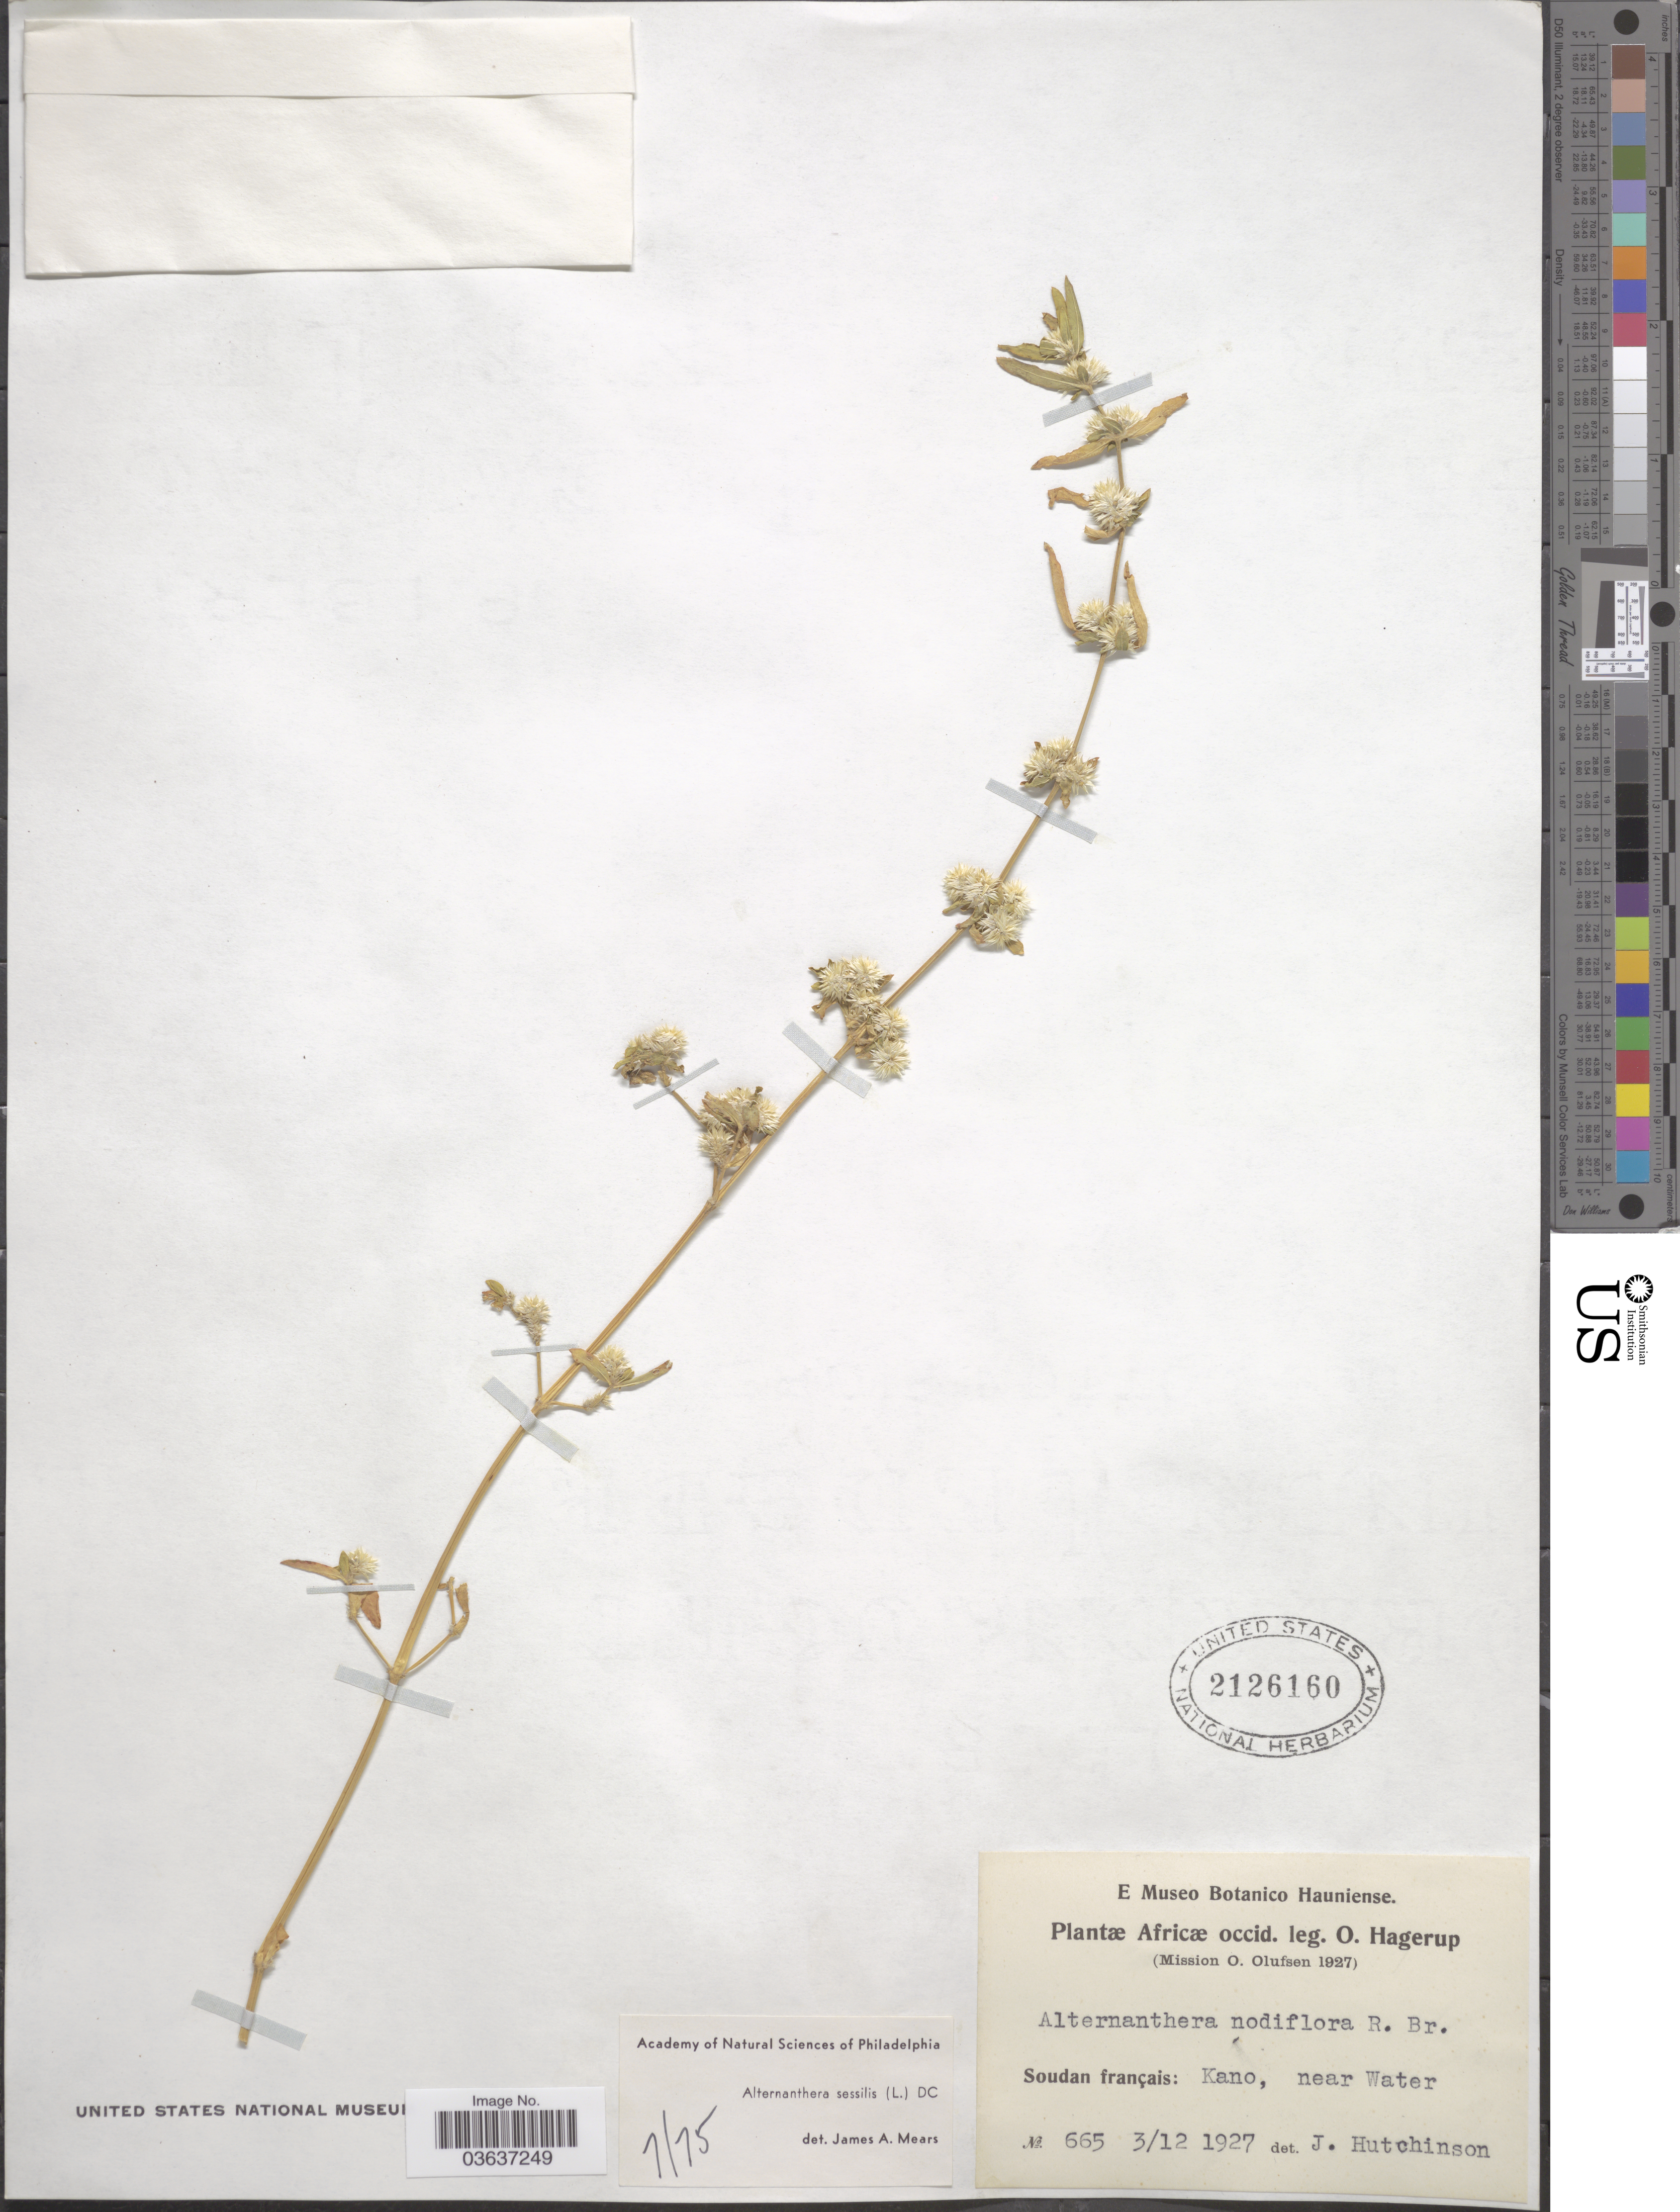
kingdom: Plantae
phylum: Tracheophyta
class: Magnoliopsida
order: Caryophyllales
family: Amaranthaceae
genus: Alternanthera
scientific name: Alternanthera sessilis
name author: (L.) DC.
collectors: O. Hagerup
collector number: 665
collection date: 1927-12-03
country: Mali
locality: Africæ occid. Soudan français: Kano, near Water.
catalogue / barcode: US 2126160